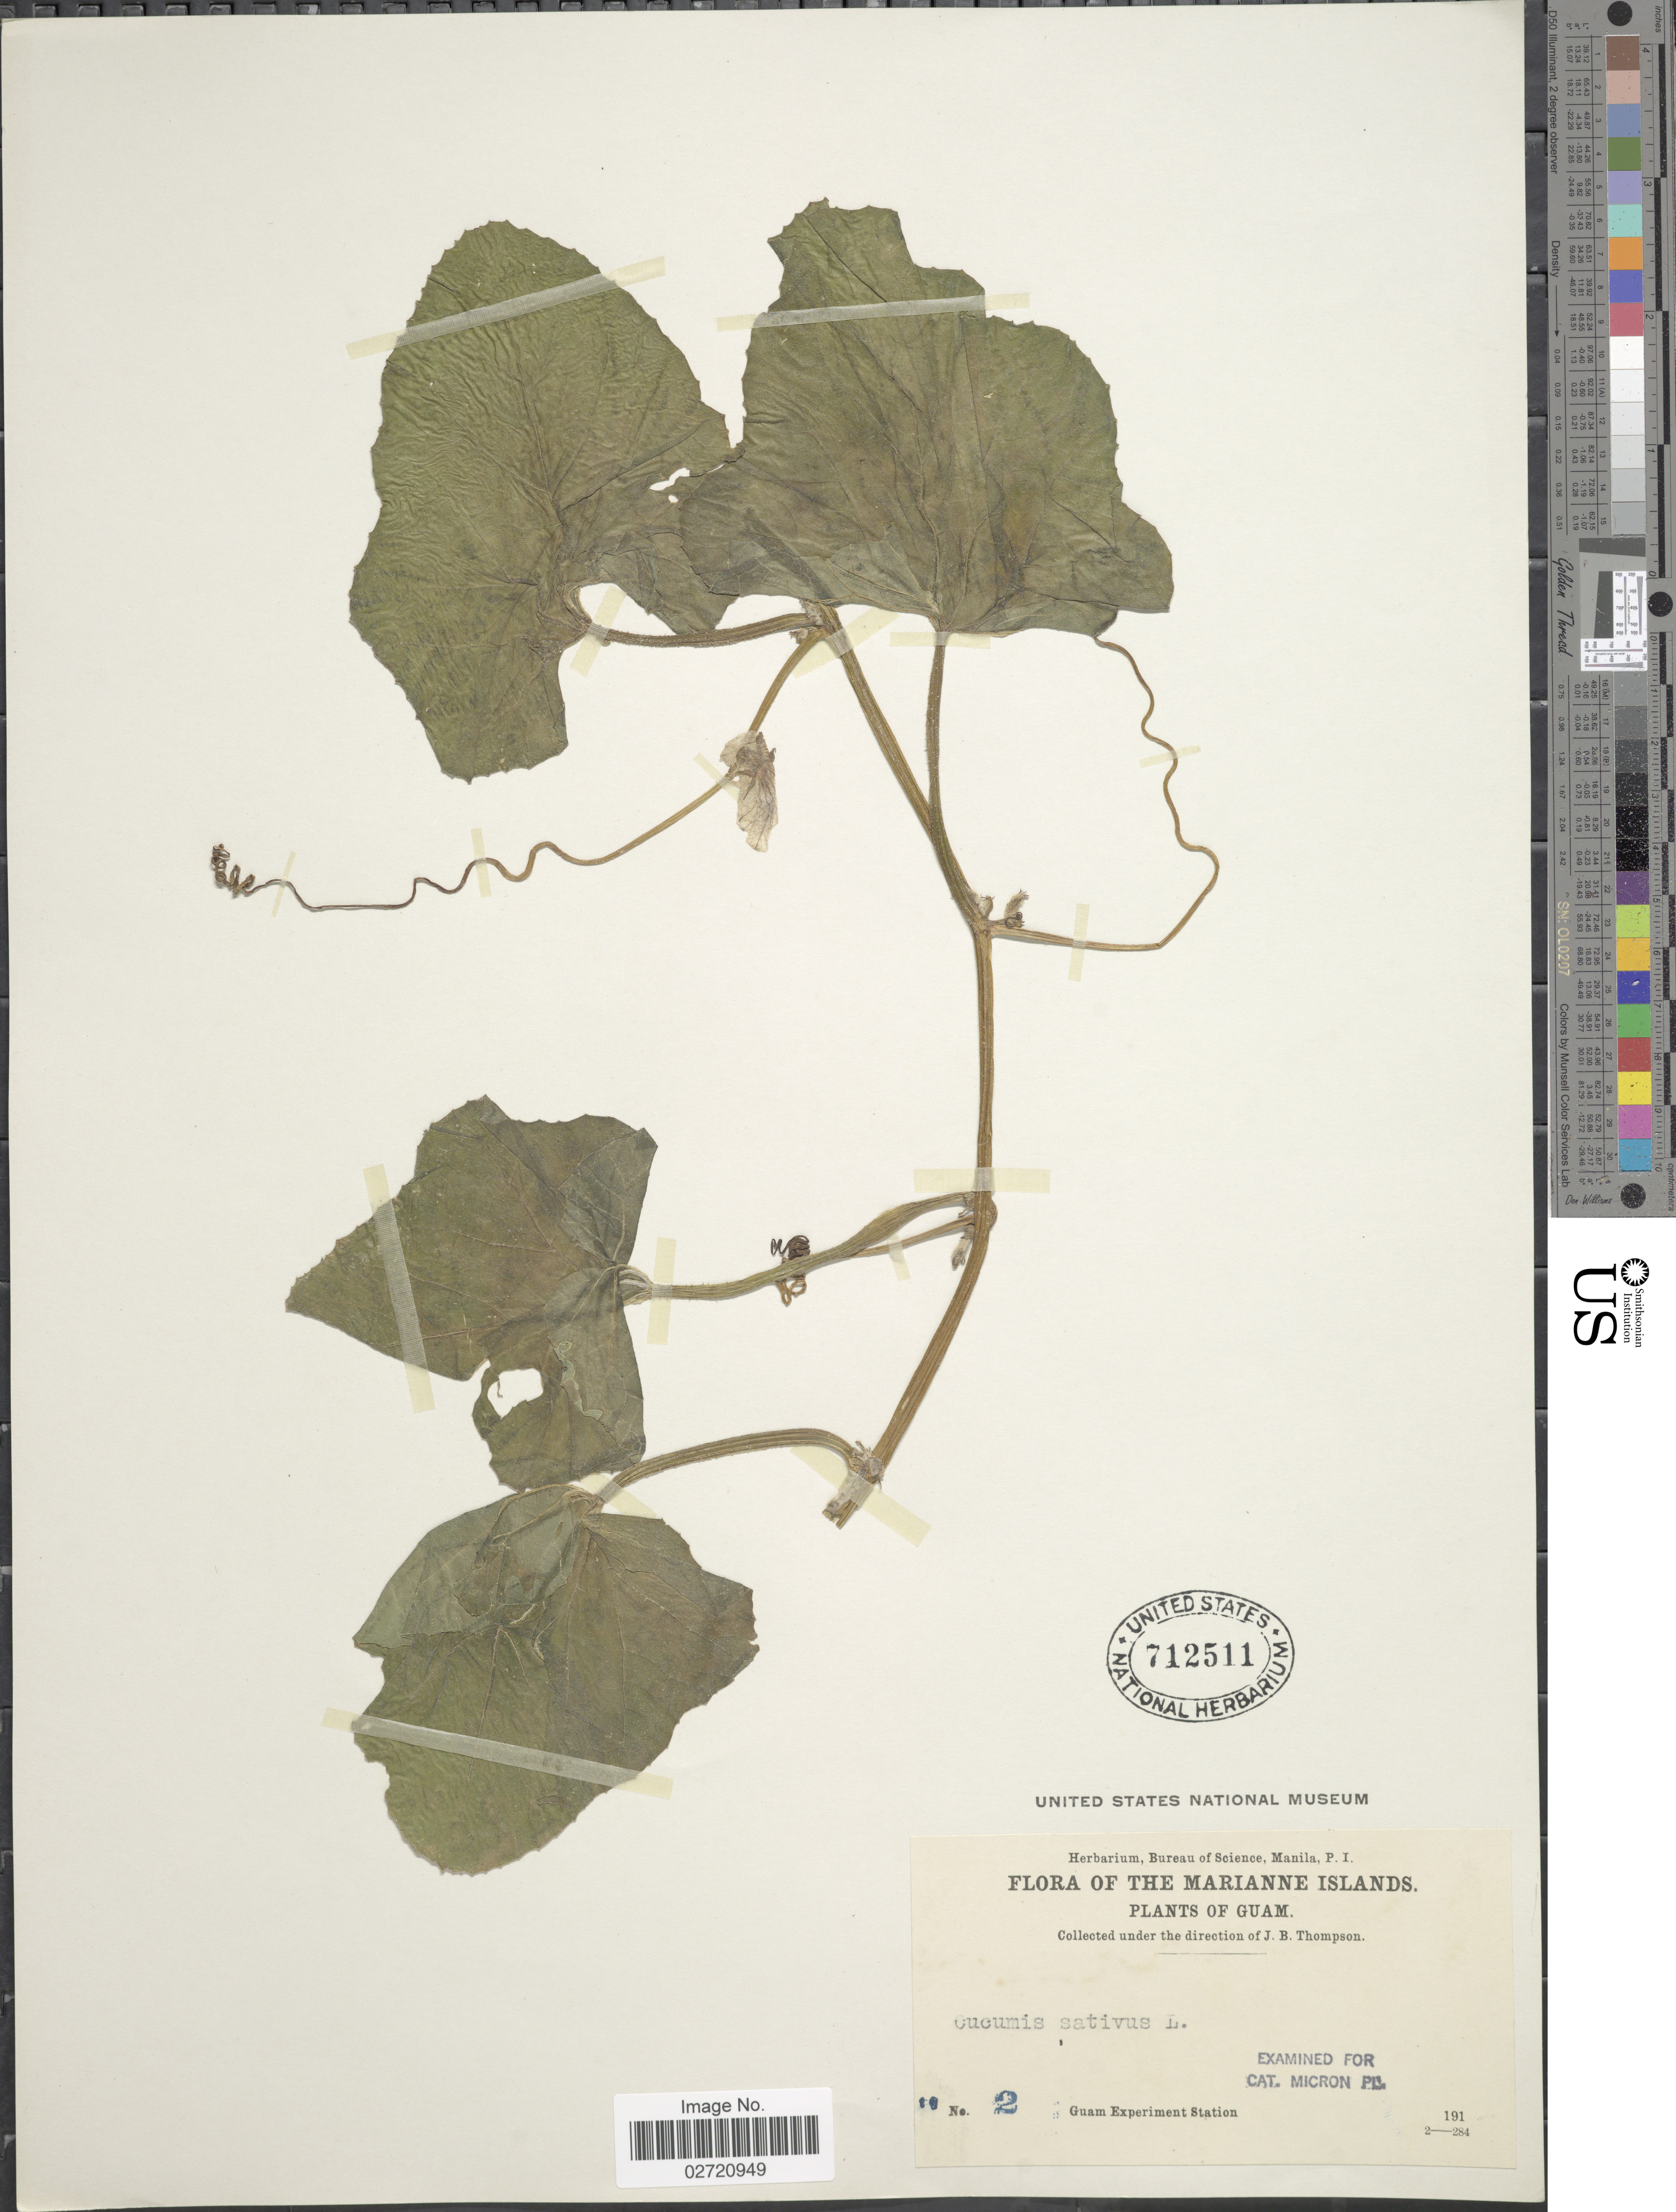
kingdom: Plantae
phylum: Tracheophyta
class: Magnoliopsida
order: Cucurbitales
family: Cucurbitaceae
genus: Cucumis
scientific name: Cucumis sativus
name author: L.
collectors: Guam Exp. Sta.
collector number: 2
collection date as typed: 191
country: Guam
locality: Marianne Islands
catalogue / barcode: US 712511